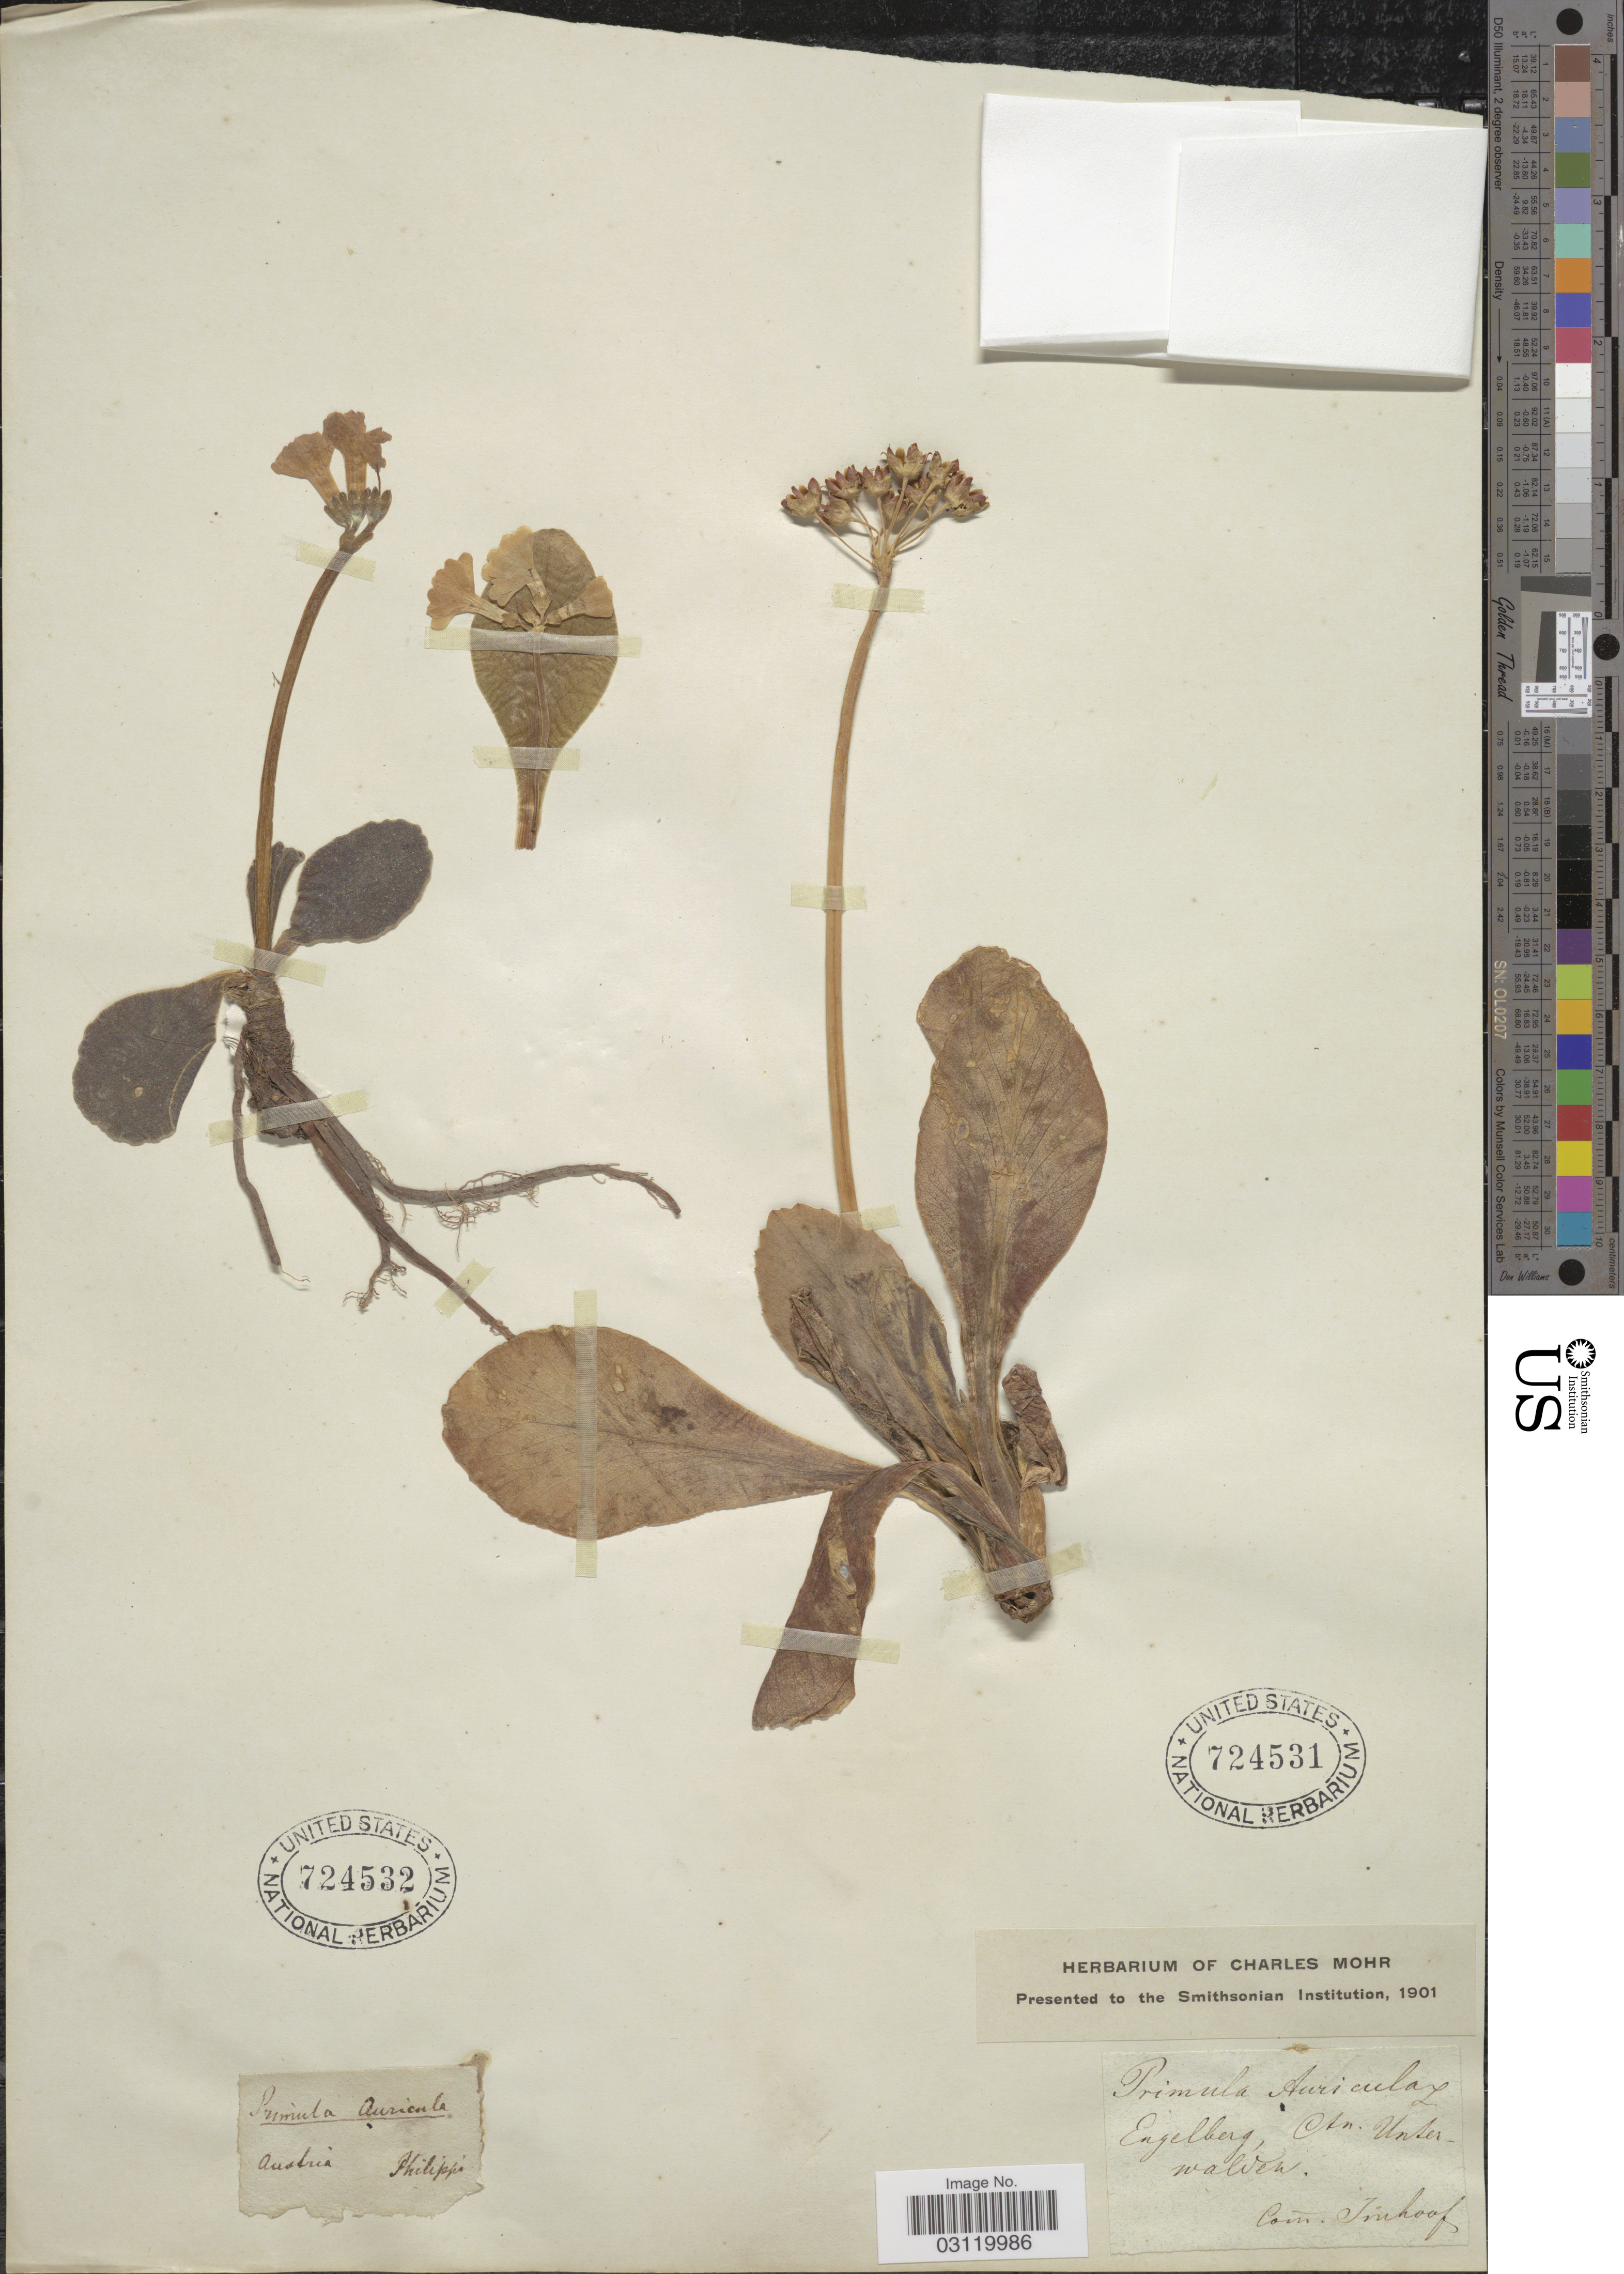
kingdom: Plantae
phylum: Tracheophyta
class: Magnoliopsida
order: Ericales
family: Primulaceae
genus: Primula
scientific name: Primula auricula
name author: L.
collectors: -. Philippi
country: Austria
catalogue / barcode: US 724532-2